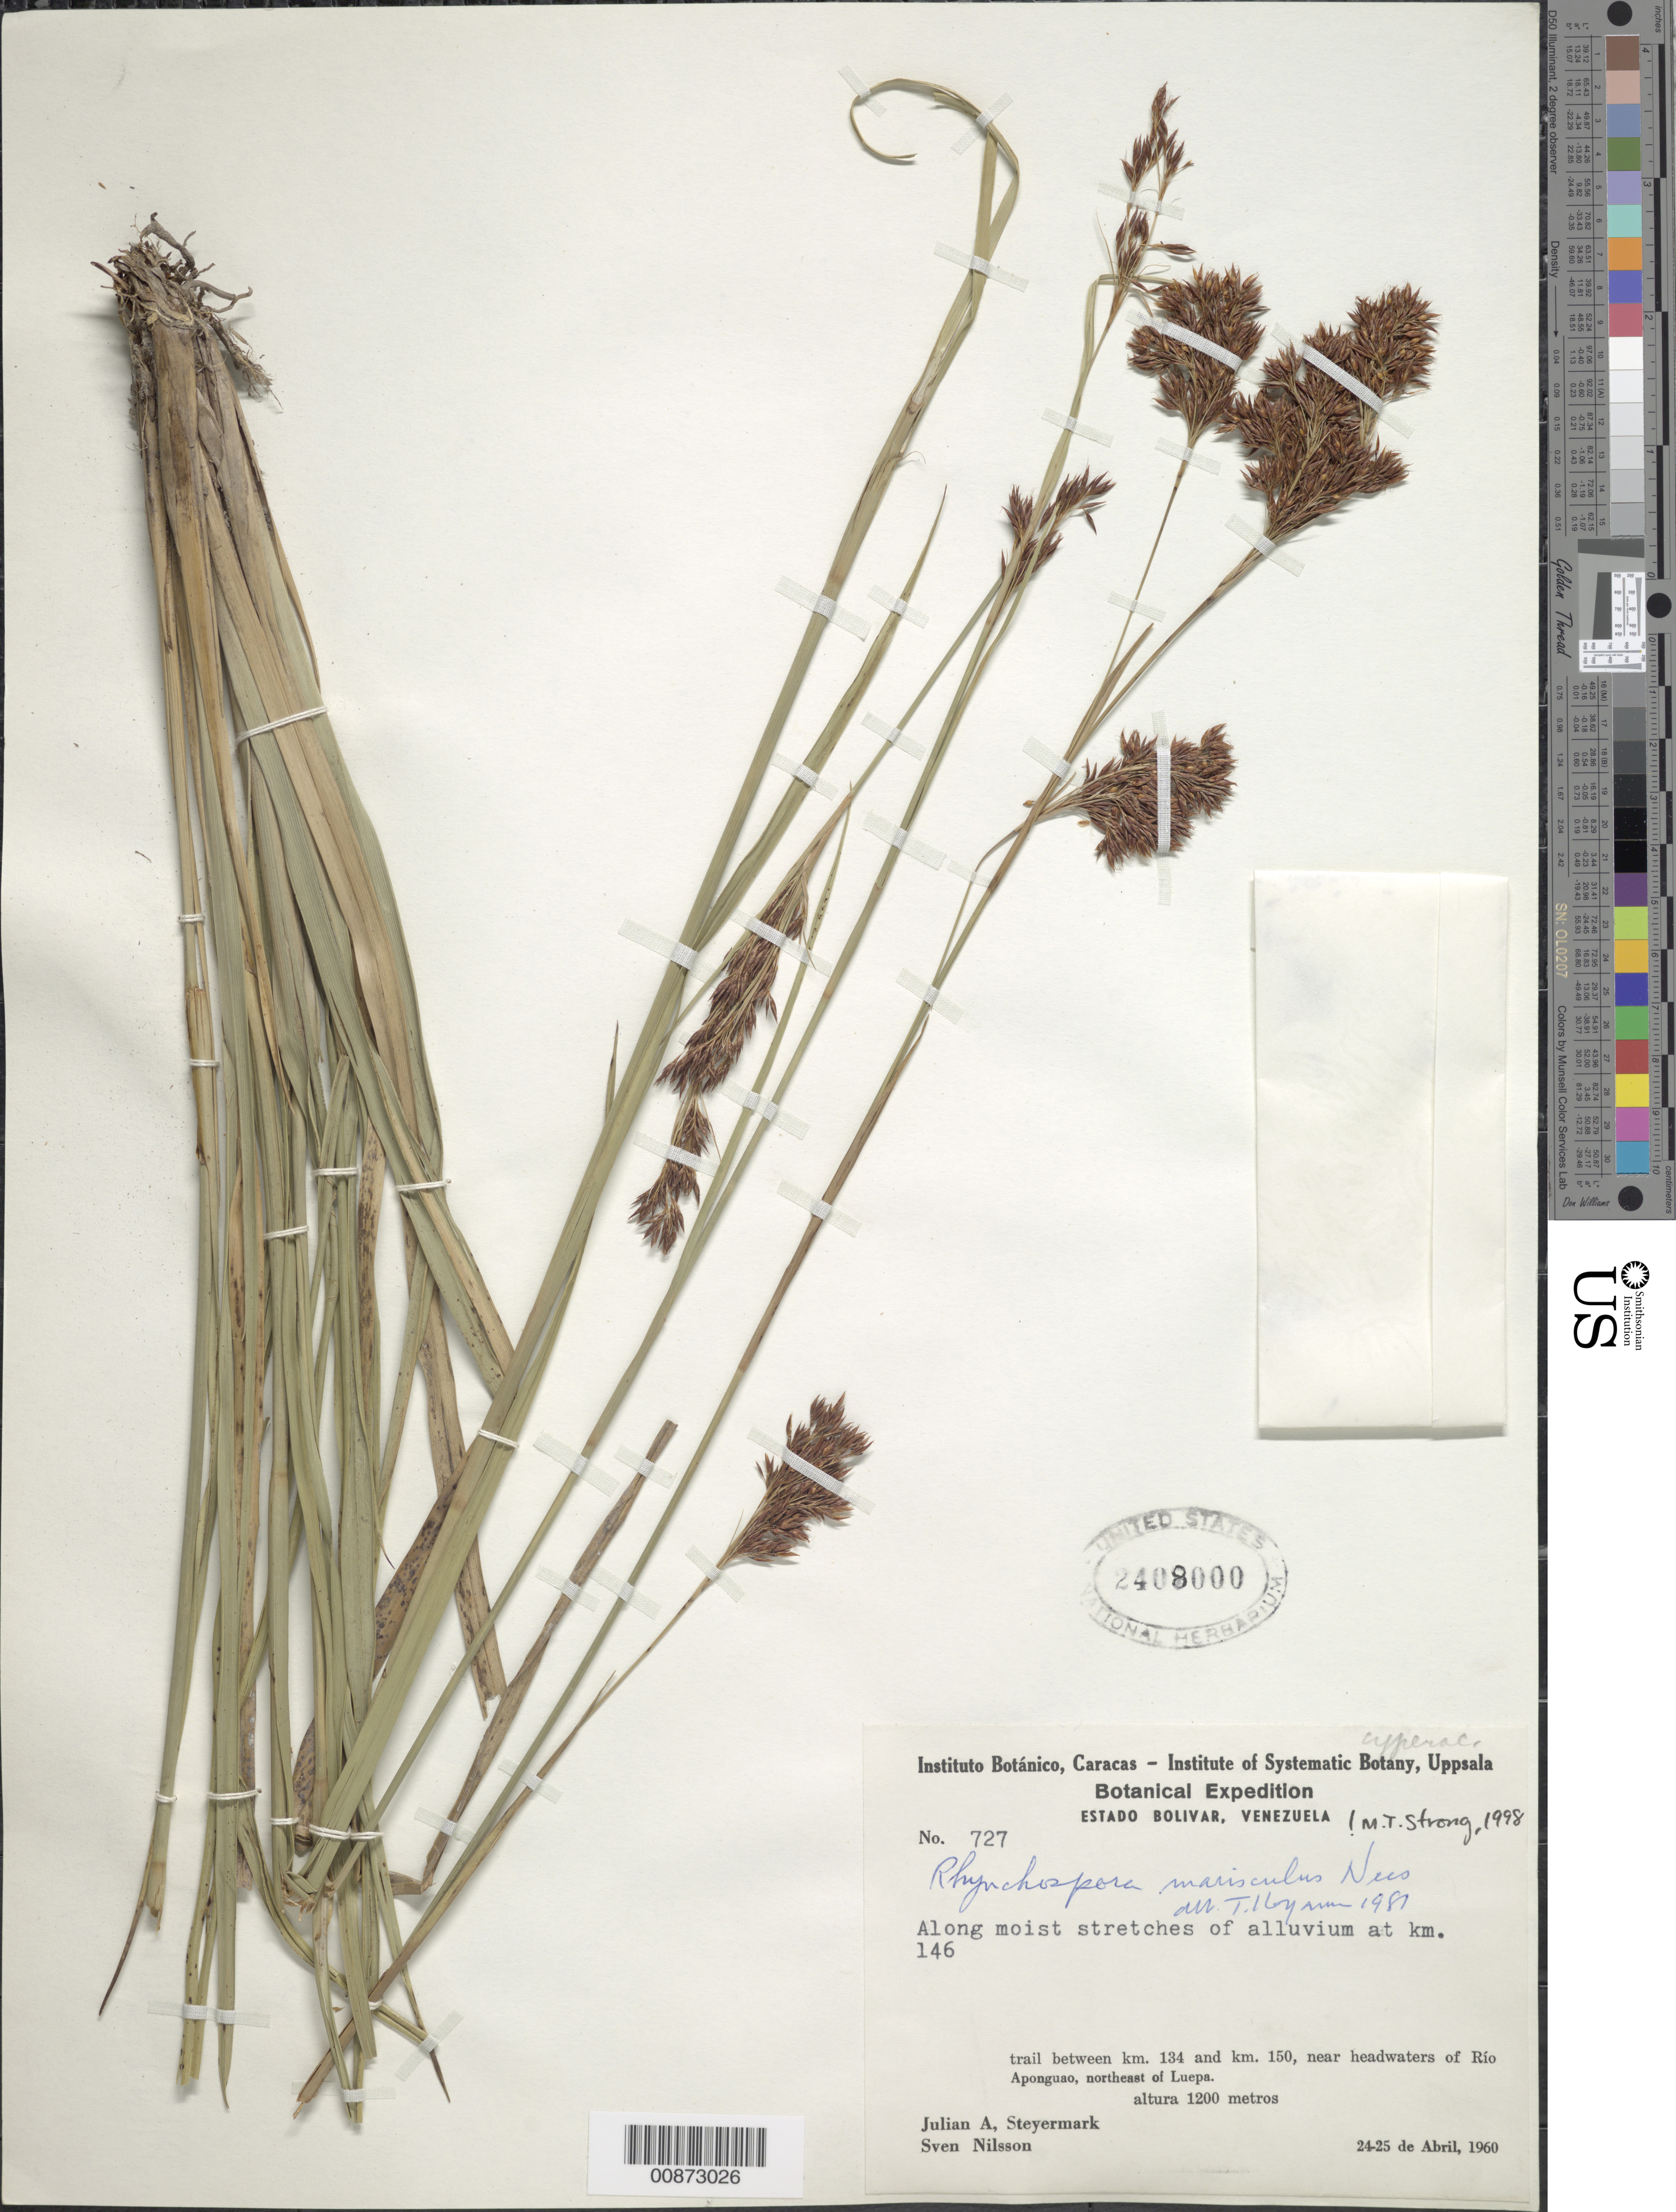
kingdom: Plantae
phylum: Tracheophyta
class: Liliopsida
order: Poales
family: Cyperaceae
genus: Rhynchospora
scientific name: Rhynchospora marisculus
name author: Lindl. & Nees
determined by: Koyama, Tetsuo M.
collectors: J. Steyermark & S. Nilsson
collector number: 60 727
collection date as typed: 24-Apr-60 to 25-Apr-60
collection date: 1960-04-24/1960-04-25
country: Venezuela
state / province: Bolívar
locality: Río Aponguao, km 146, near headwaters of Río Aponguao, NE of Luepa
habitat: Moist stretches of alluvium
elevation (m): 1200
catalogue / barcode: US 2408000